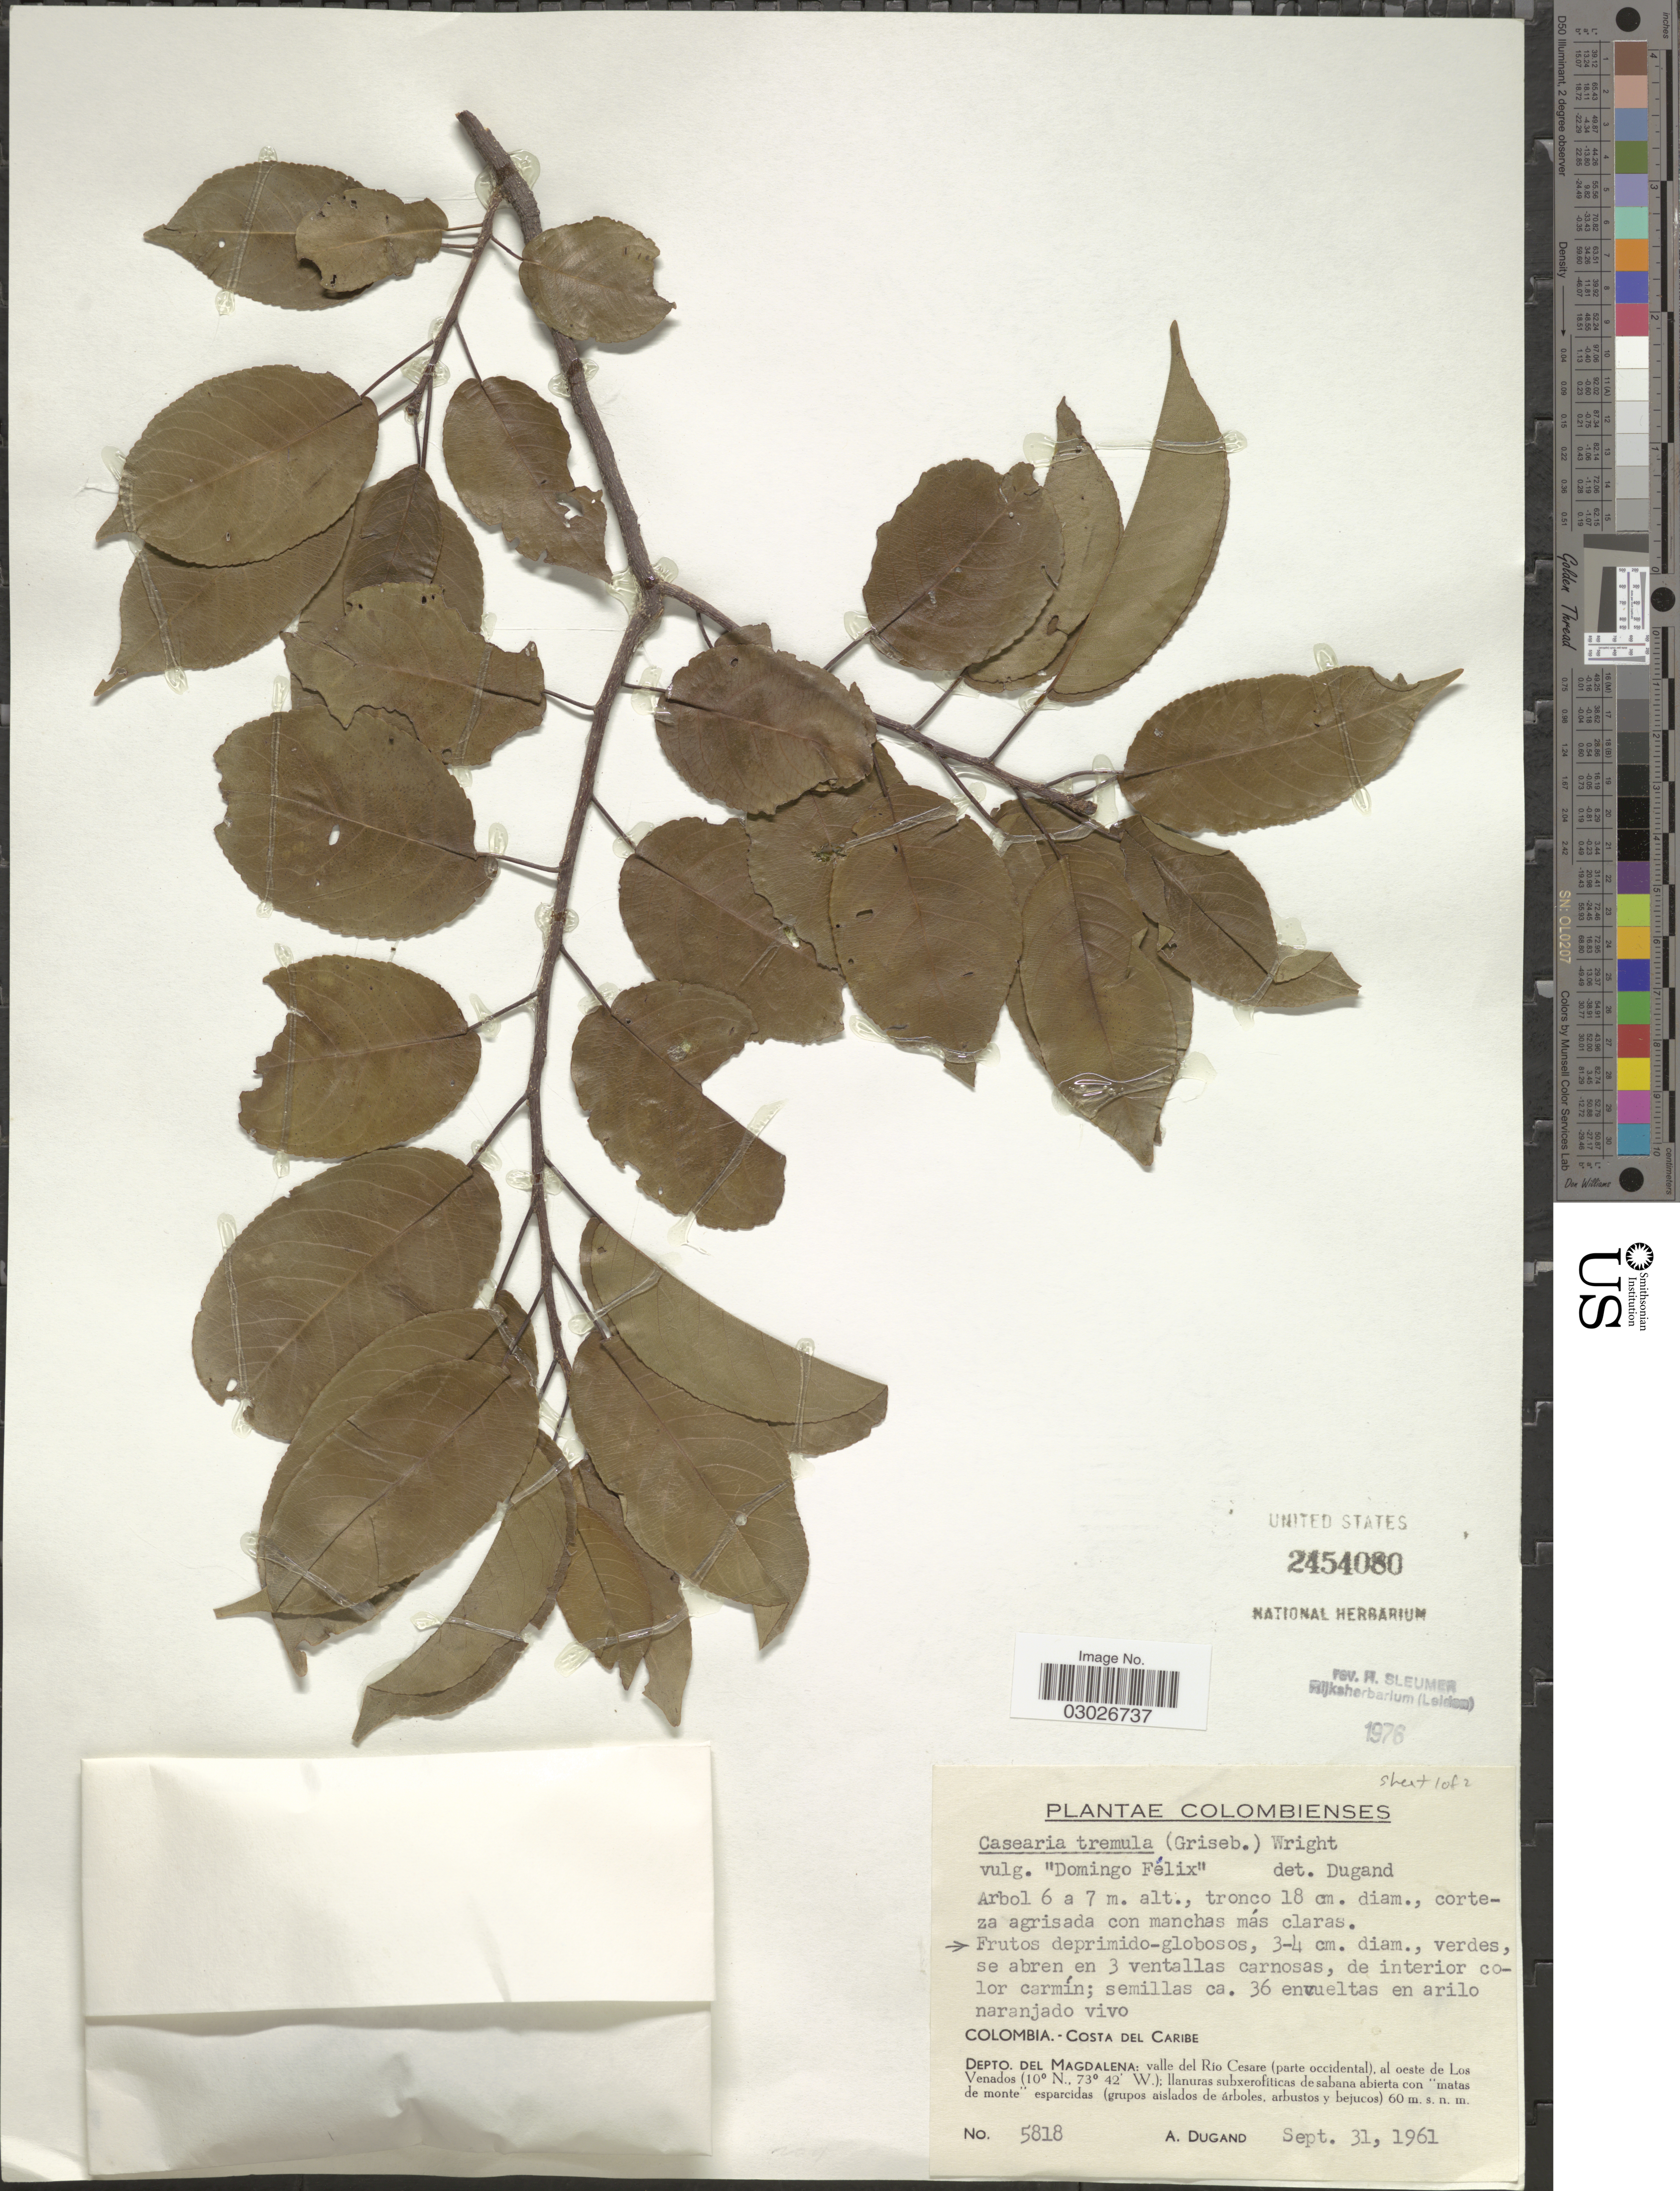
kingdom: Plantae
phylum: Tracheophyta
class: Magnoliopsida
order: Malpighiales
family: Salicaceae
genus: Casearia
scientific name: Casearia tremula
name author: (Griseb.) Griseb. ex C. Wright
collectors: A. Dugand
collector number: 5818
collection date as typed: Transcribed d/m/y: 31/9/1961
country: Colombia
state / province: Magdalena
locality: Depto. del Magdalena: valle del Río Cesare (parte occidental), al oeste de Los Venados; llanuras subxerofíticas de sabana abierta con "matas de monte" esparcidas (grupos aislados de árboles, arbustos y bejucos).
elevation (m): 60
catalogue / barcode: US 2454080